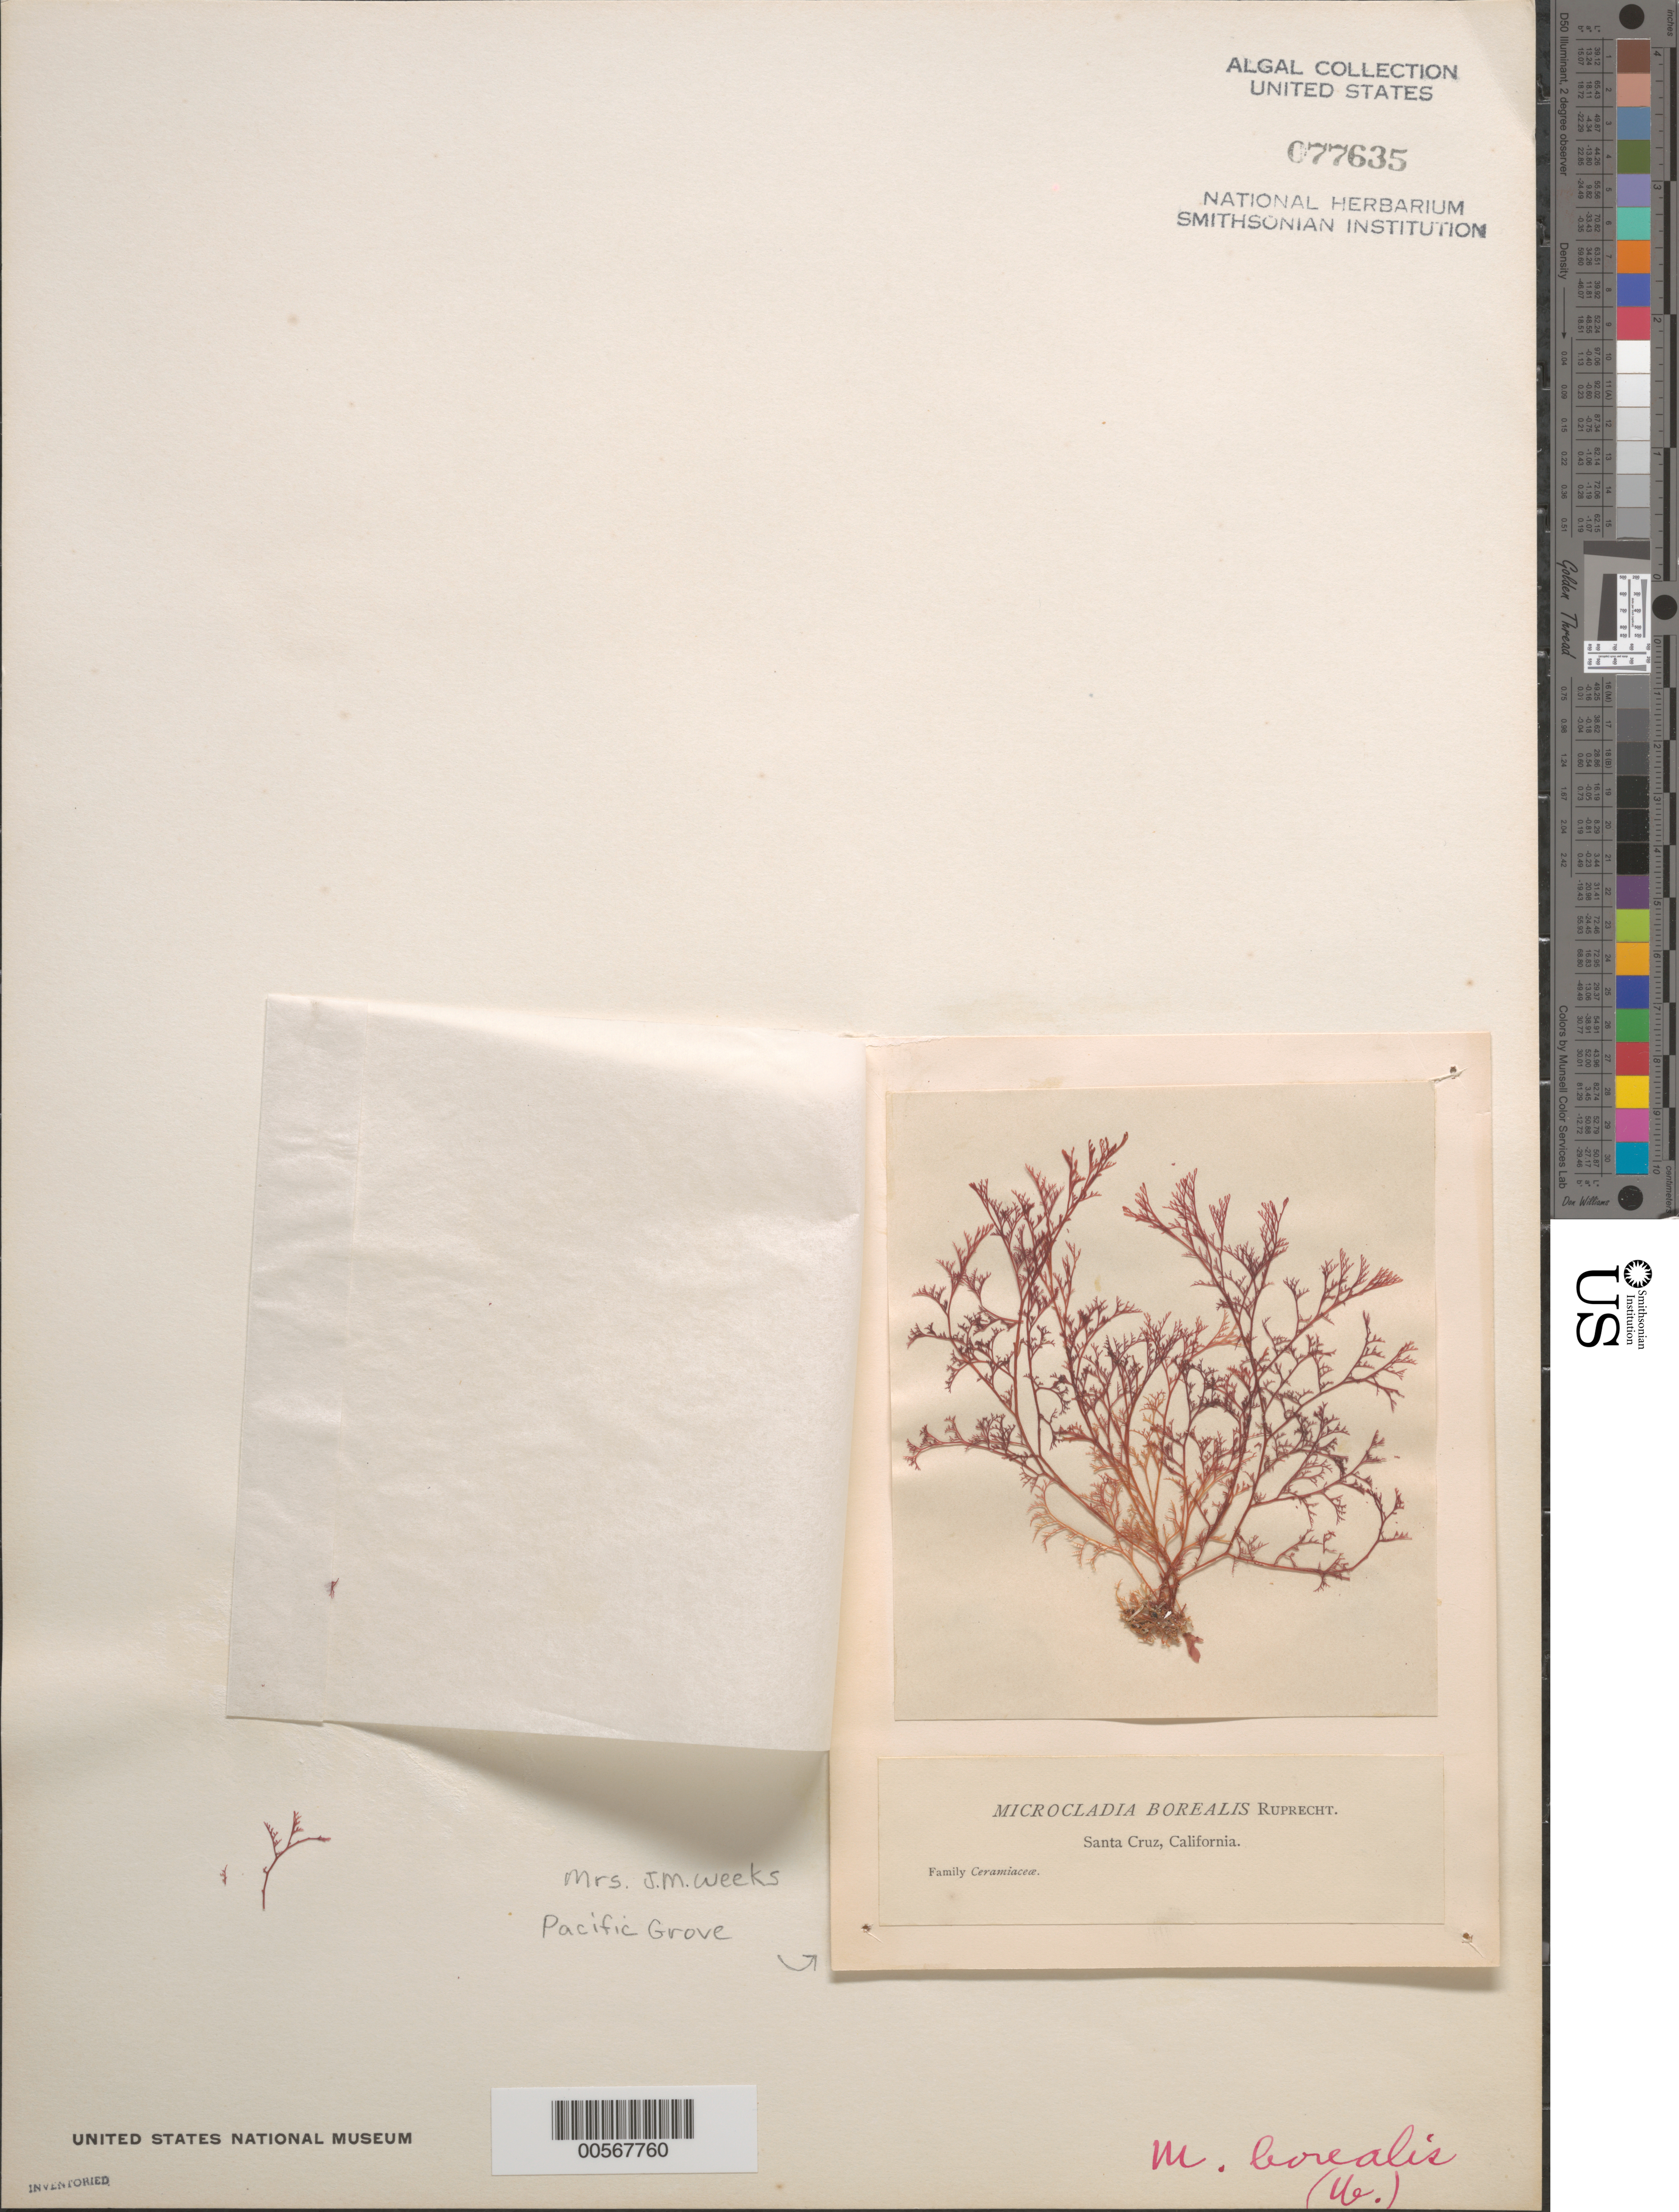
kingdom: Plantae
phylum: Rhodophyta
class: Florideophyceae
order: Ceramiales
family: Ceramiaceae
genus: Microcladia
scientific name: Microcladia borealis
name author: Rupr.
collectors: Mrs. J. Weeks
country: United States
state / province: California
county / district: Monterey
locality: Pacific Grove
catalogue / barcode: US 77635